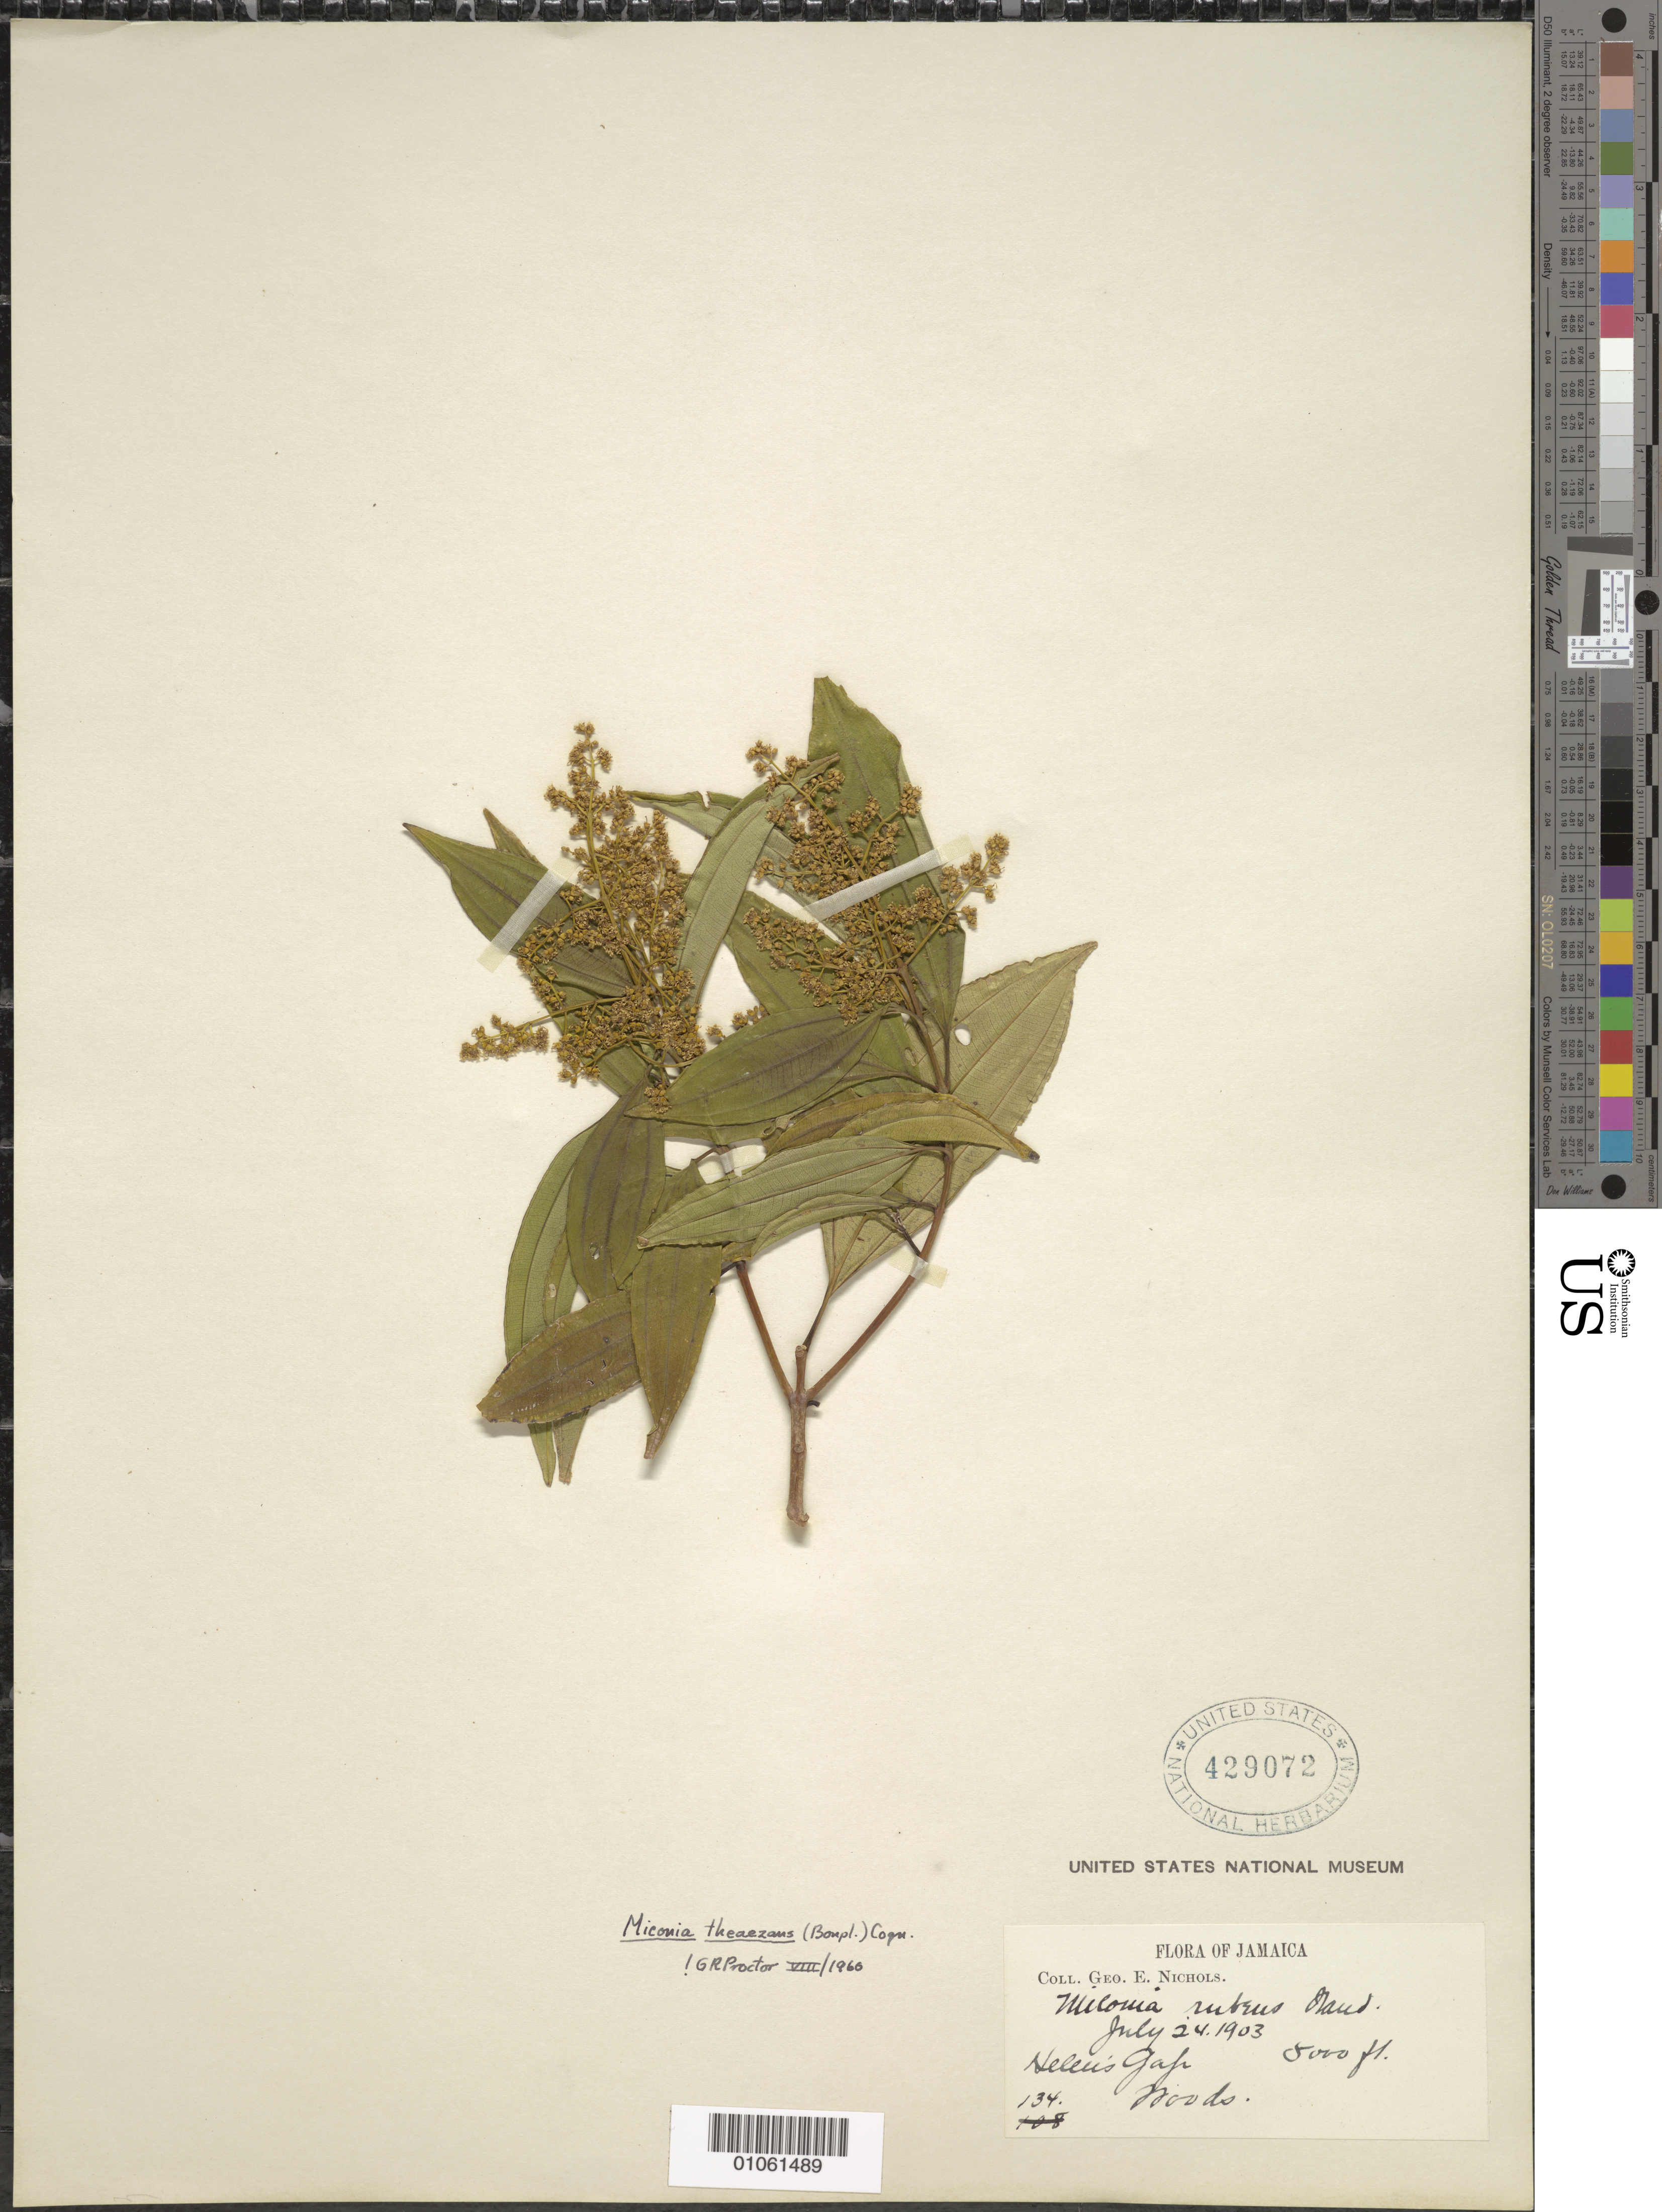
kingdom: Plantae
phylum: Tracheophyta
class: Magnoliopsida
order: Myrtales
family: Melastomataceae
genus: Miconia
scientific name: Miconia theizans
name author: (Bonpl.) Cogn.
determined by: Proctor, G. R.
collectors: G. E. Nichols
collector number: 134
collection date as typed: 24 Jul 1903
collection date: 1903-07-24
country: Jamaica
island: Jamaica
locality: Helen's Gap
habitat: Woods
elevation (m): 1524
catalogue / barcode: US 429072